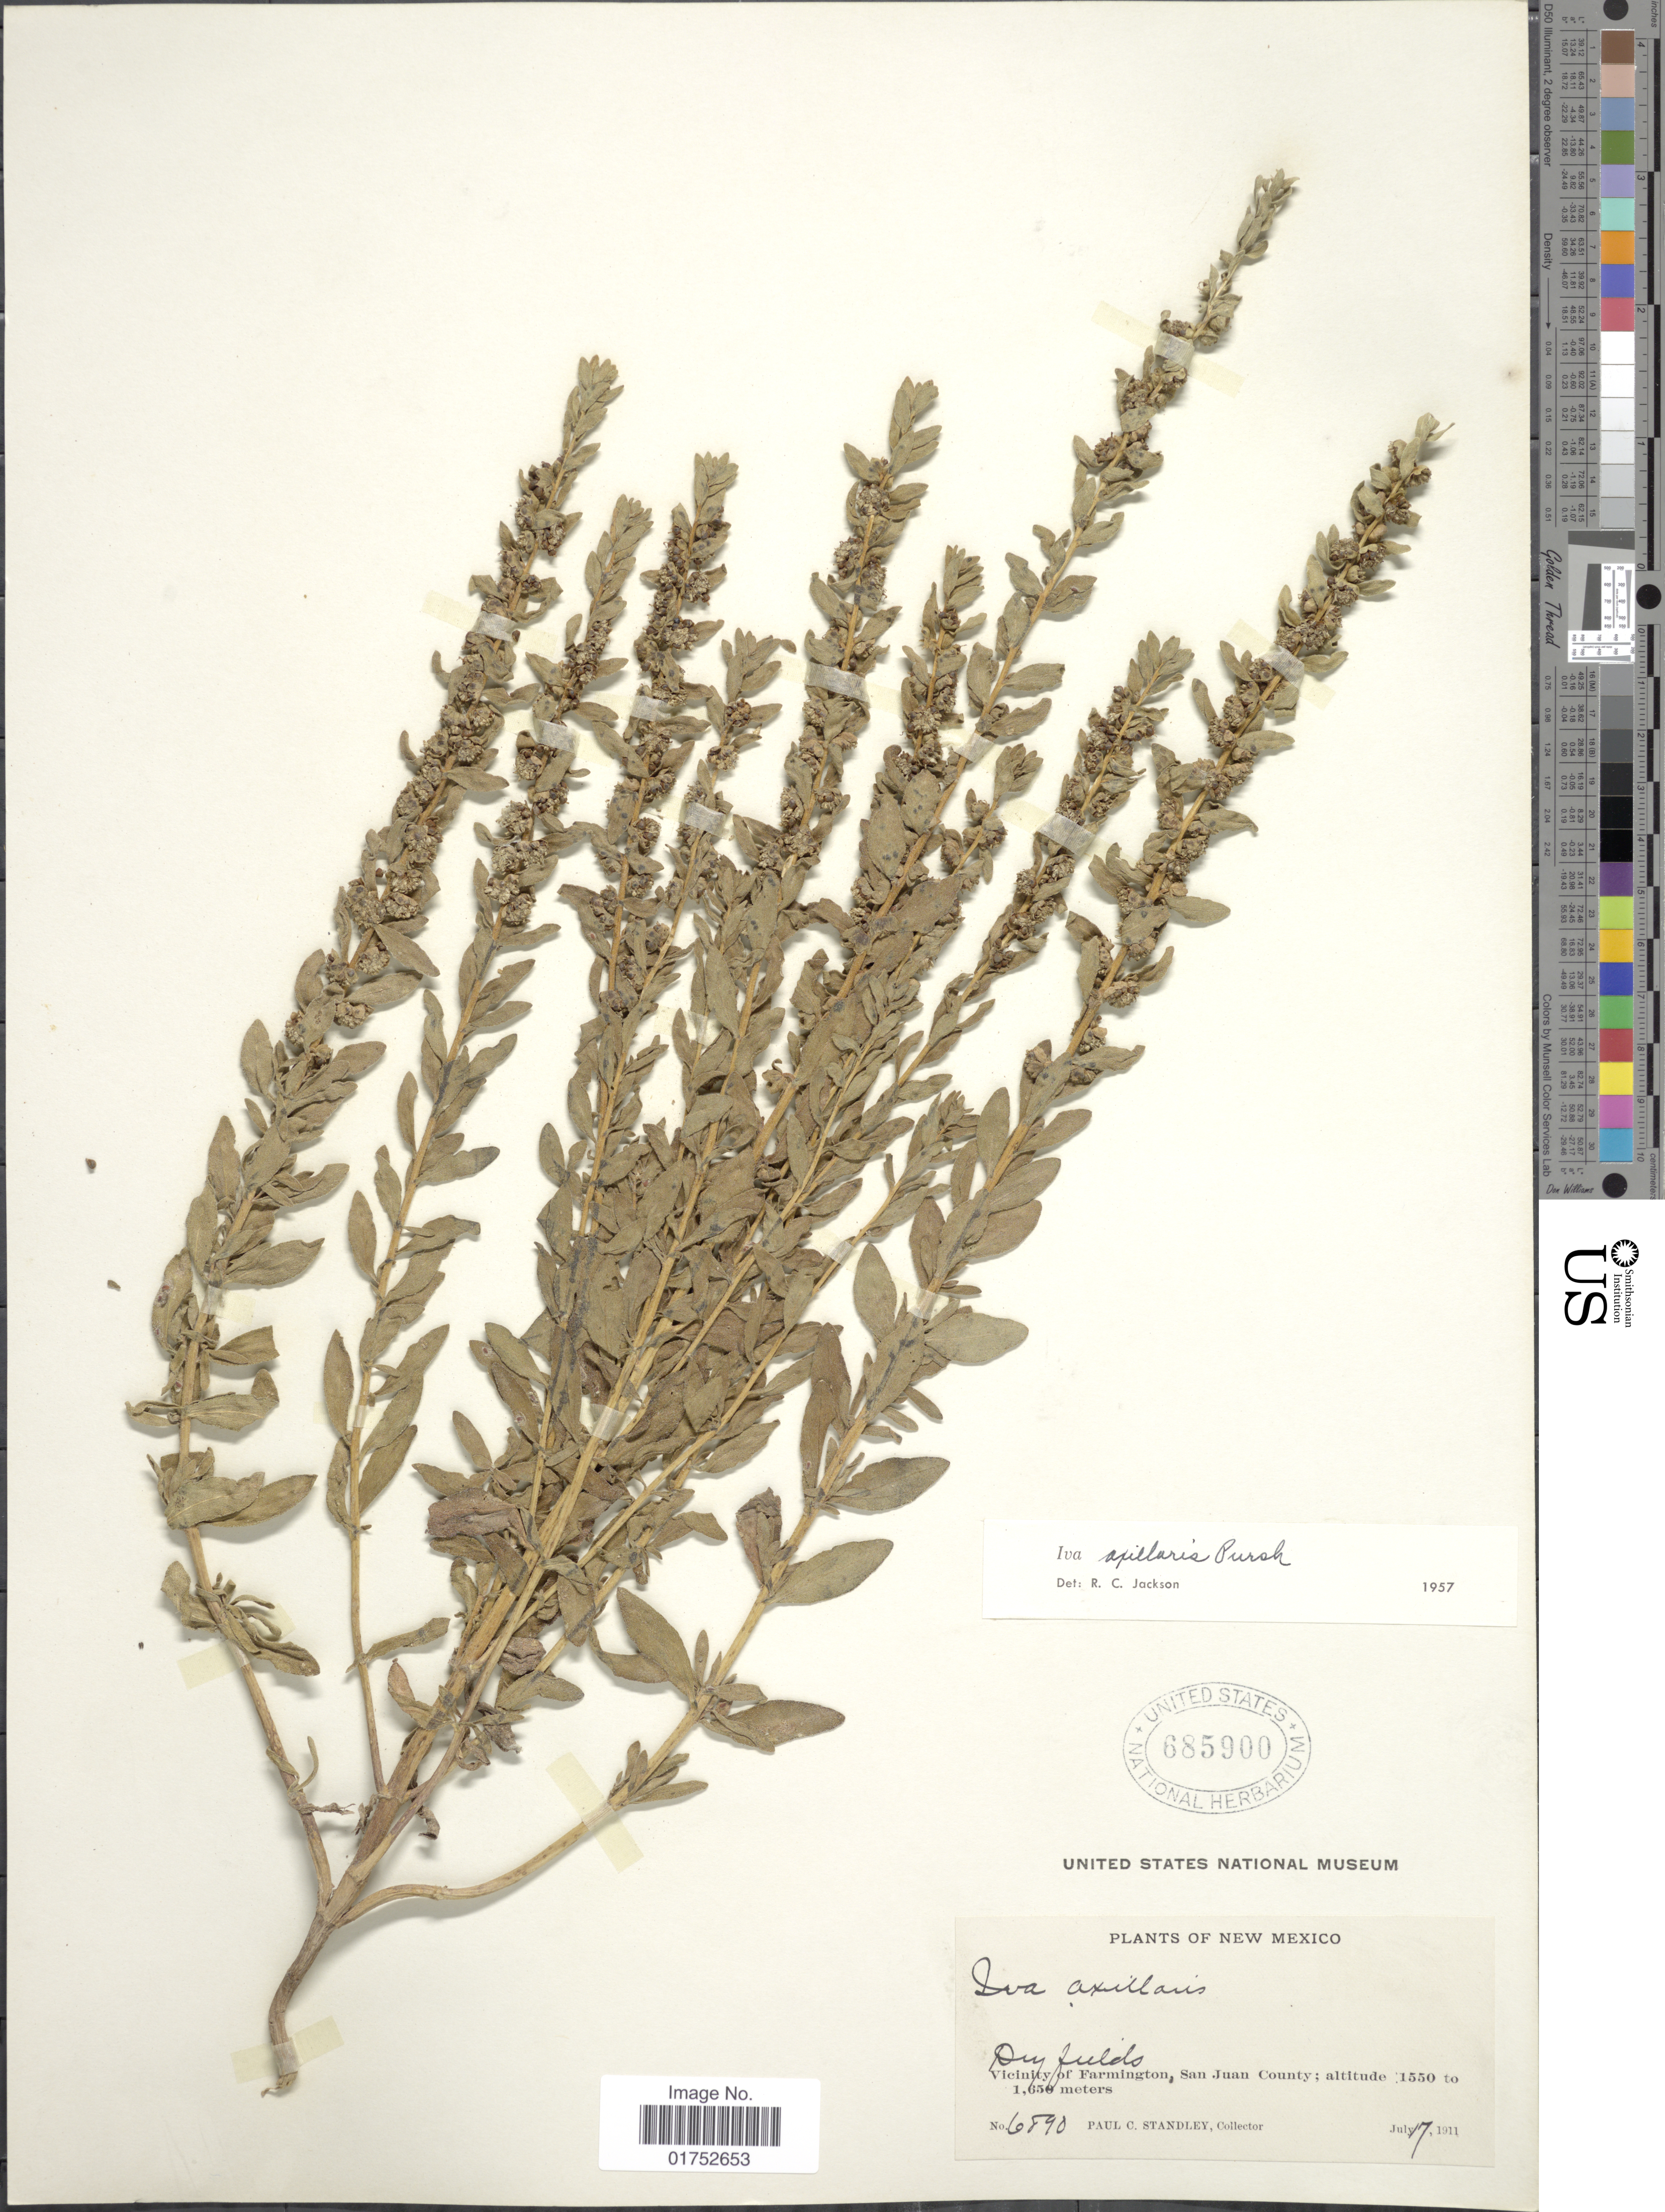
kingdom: Plantae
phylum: Tracheophyta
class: Magnoliopsida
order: Asterales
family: Asteraceae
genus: Iva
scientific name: Iva axillaris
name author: Pursh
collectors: P. C. Standley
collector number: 6890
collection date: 1911-07-17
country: United States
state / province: New Mexico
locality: Vicinity of Farmington, San Juan County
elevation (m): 1550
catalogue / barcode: US 685900